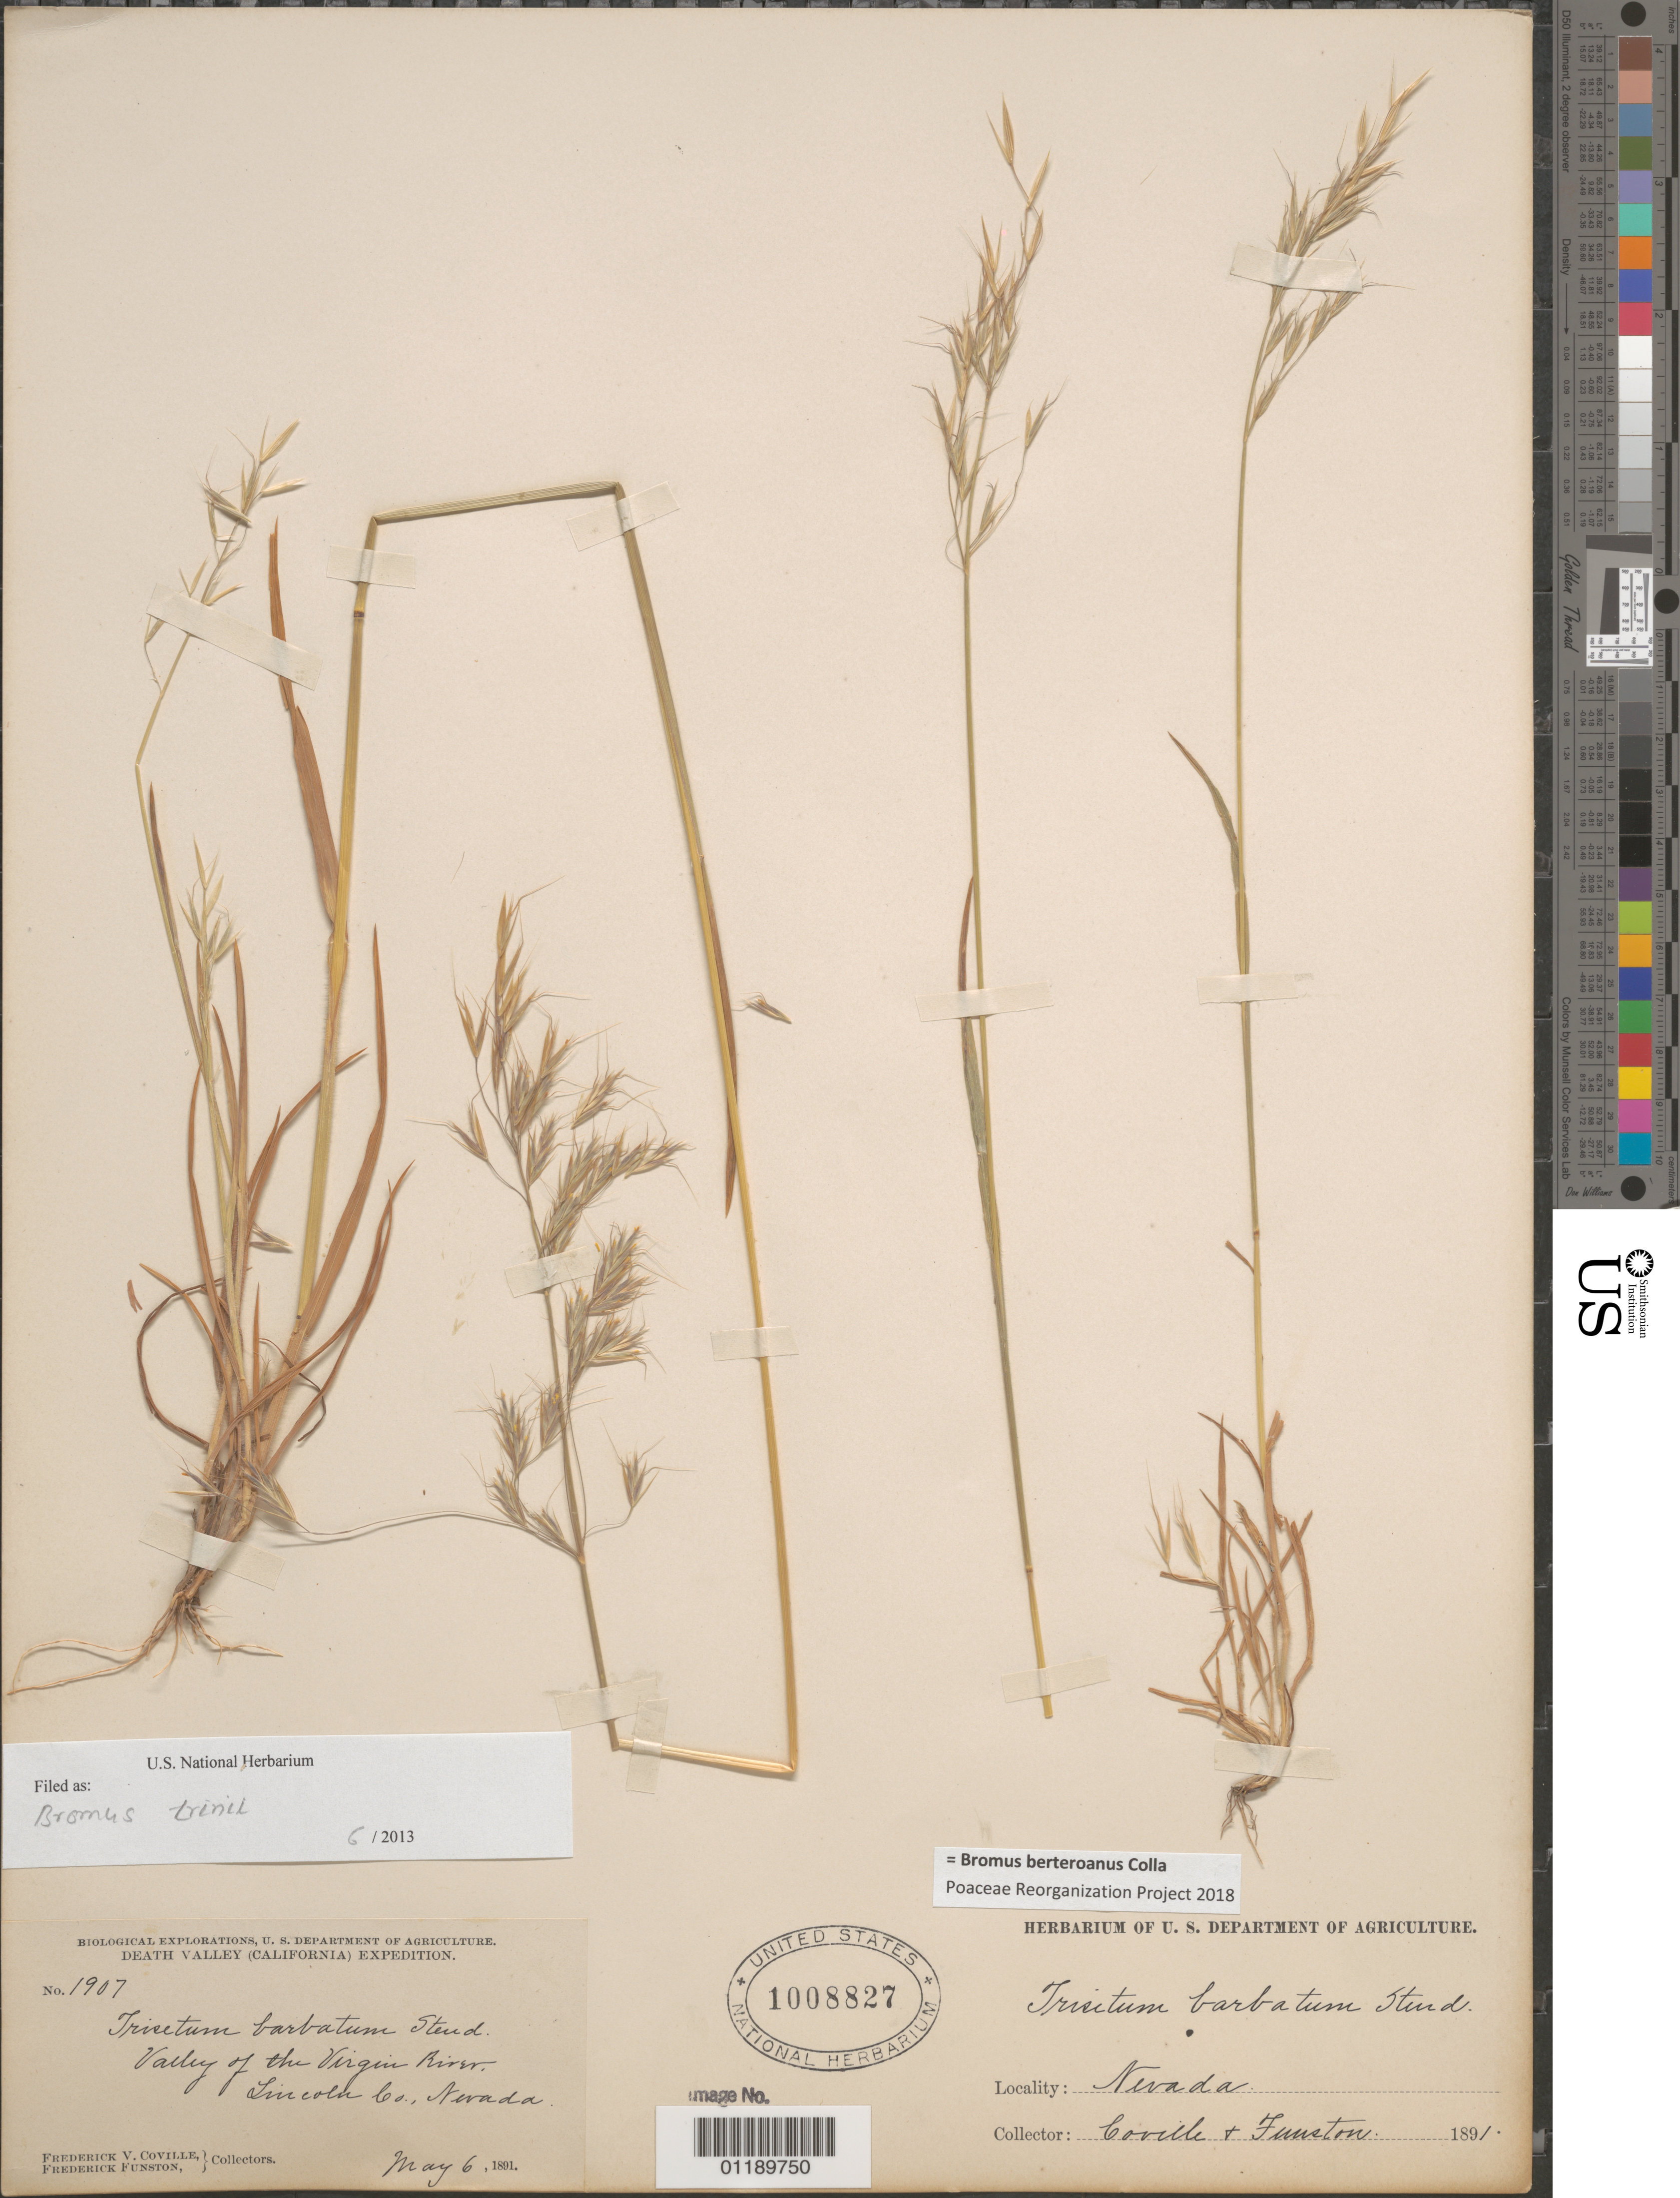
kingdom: Plantae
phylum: Tracheophyta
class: Liliopsida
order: Poales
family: Poaceae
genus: Bromus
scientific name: Bromus berteroanus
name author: Colla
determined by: Poaceae Reorganization Project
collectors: F. V. Coville, F. Funston & V. O. Bailey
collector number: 1907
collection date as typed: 6 May 1891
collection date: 1891-05-06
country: United States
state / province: Nevada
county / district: Lincoln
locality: Valley of the Virgin River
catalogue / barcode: US 1008827